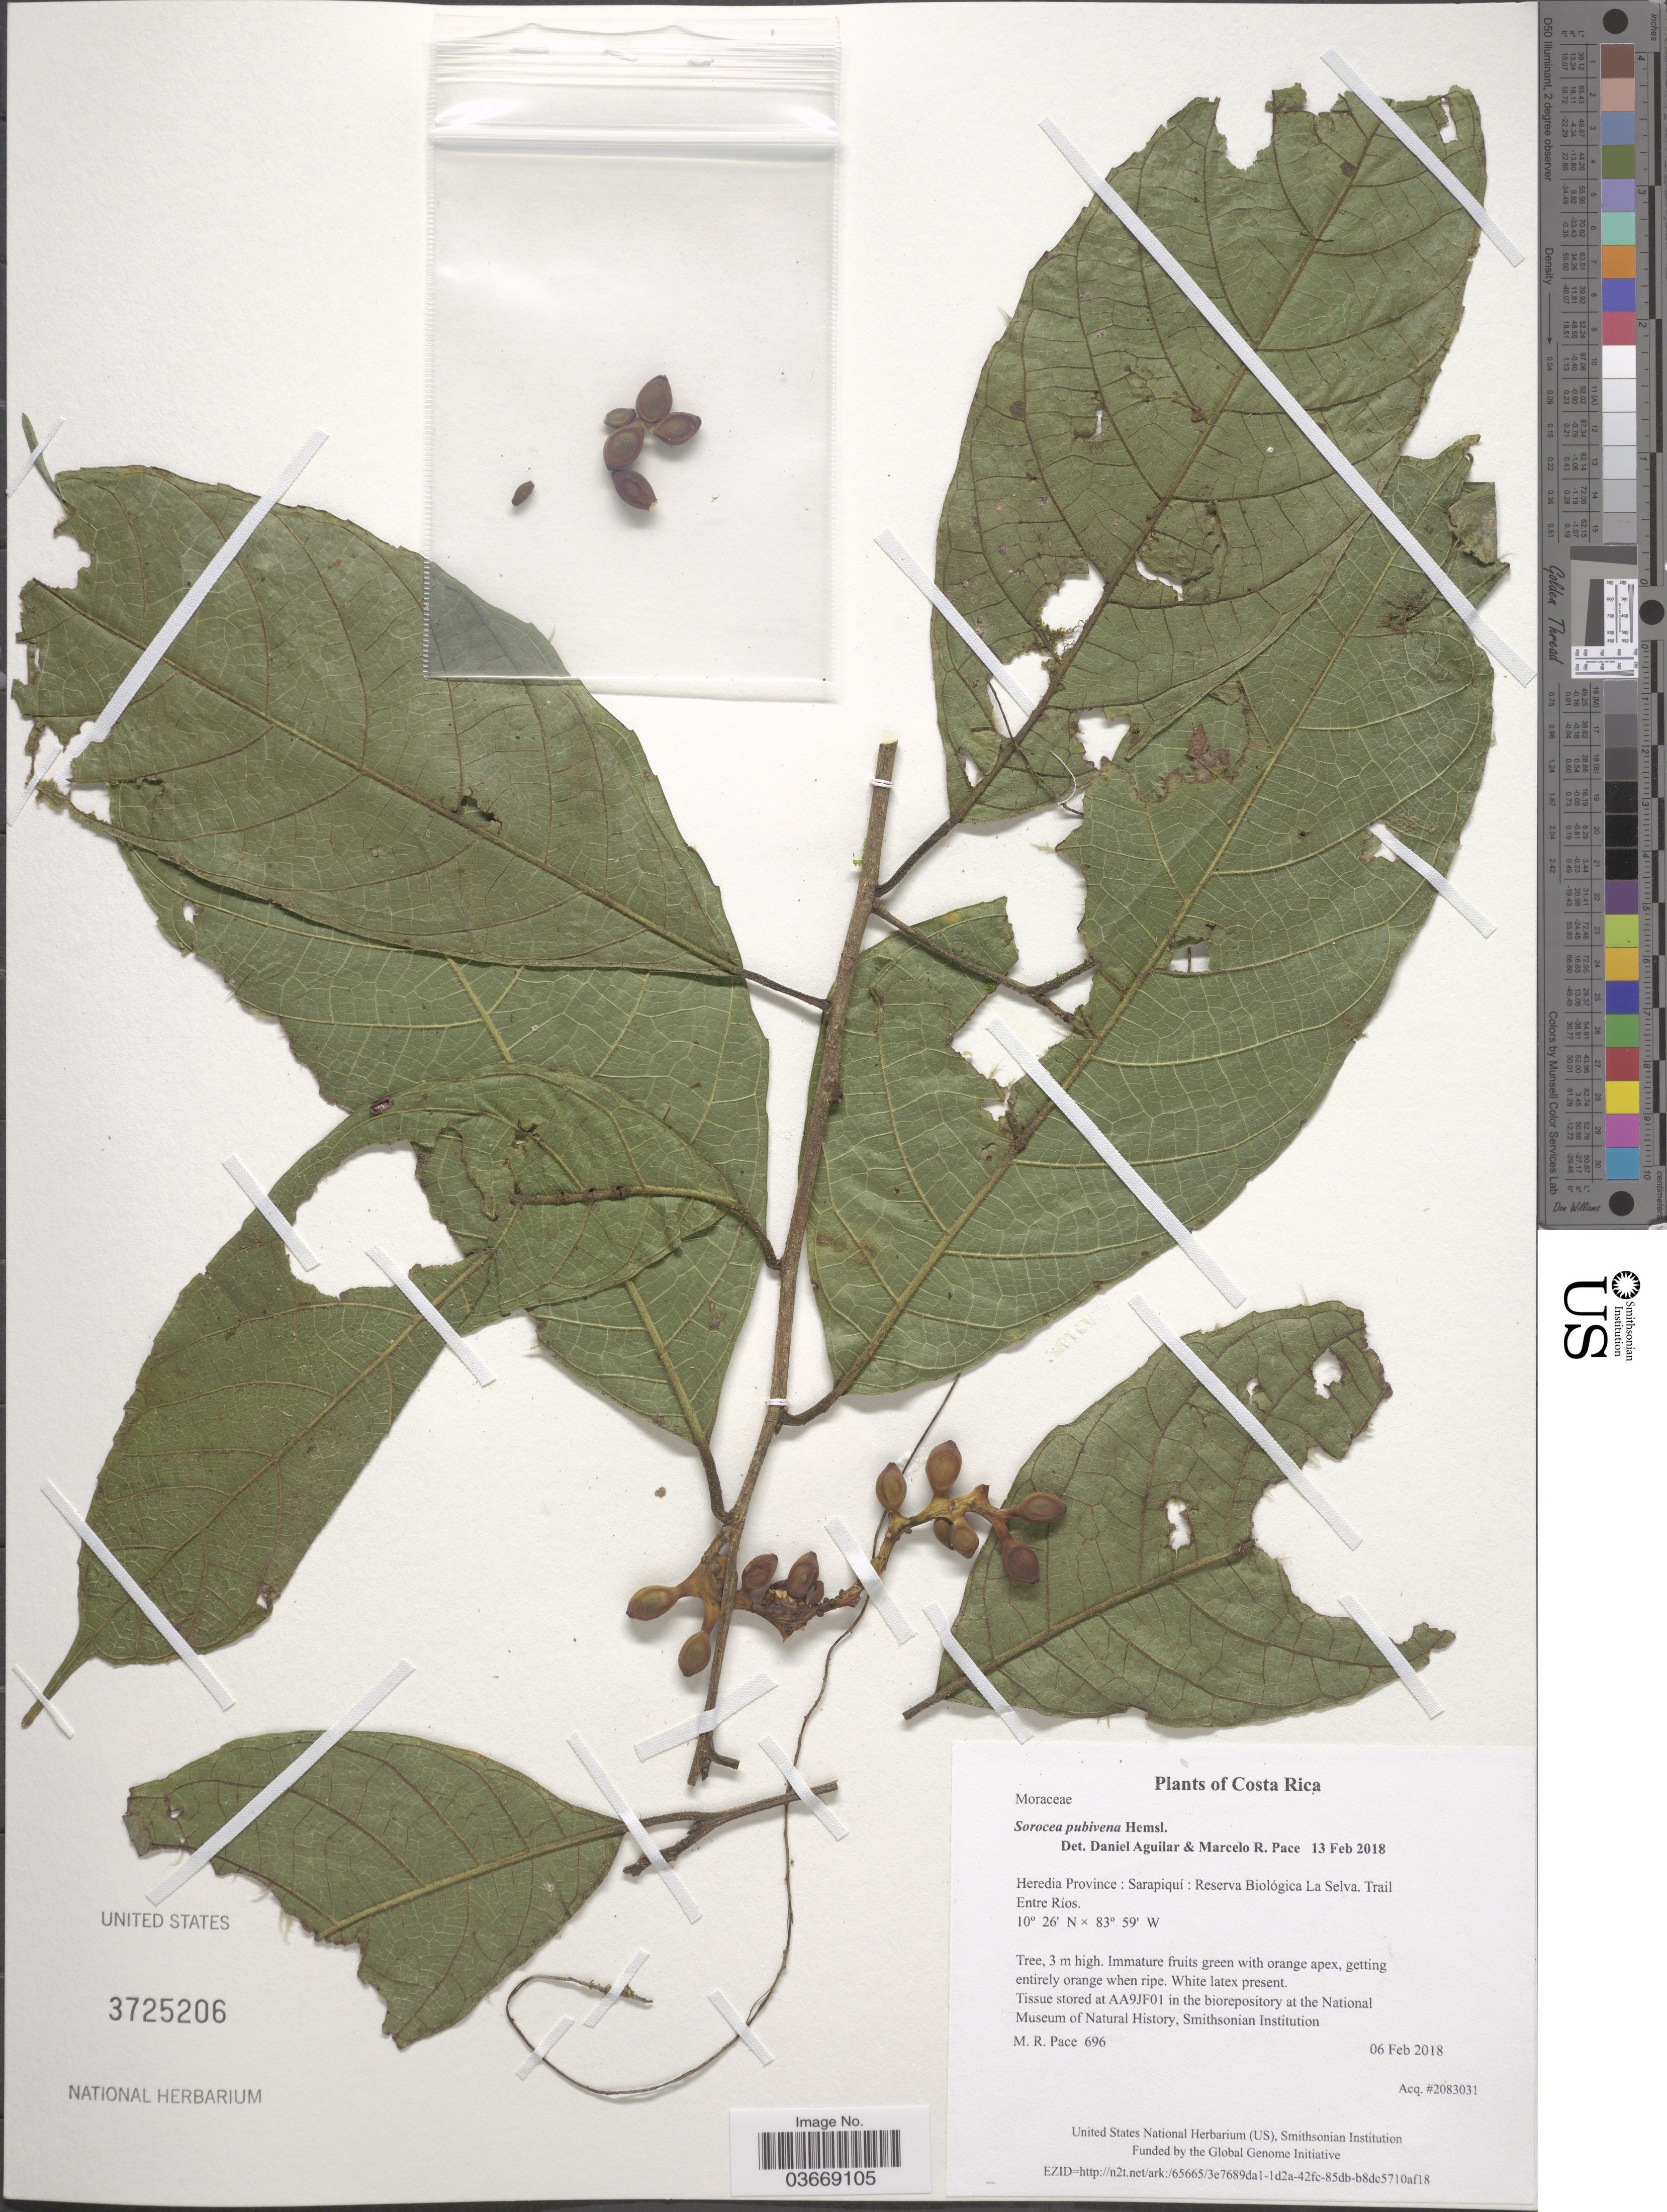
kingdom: Plantae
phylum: Tracheophyta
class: Magnoliopsida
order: Rosales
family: Moraceae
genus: Sorocea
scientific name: Sorocea pubivena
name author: Hemsl.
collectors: M. R. Pace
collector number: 696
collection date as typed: Transcribed d/m/y: 6/2/2018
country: Costa Rica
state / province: Heredia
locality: Sarapiqui: Reserva Biológical La Selva. Trail Entre Ríos.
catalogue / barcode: US 3725206